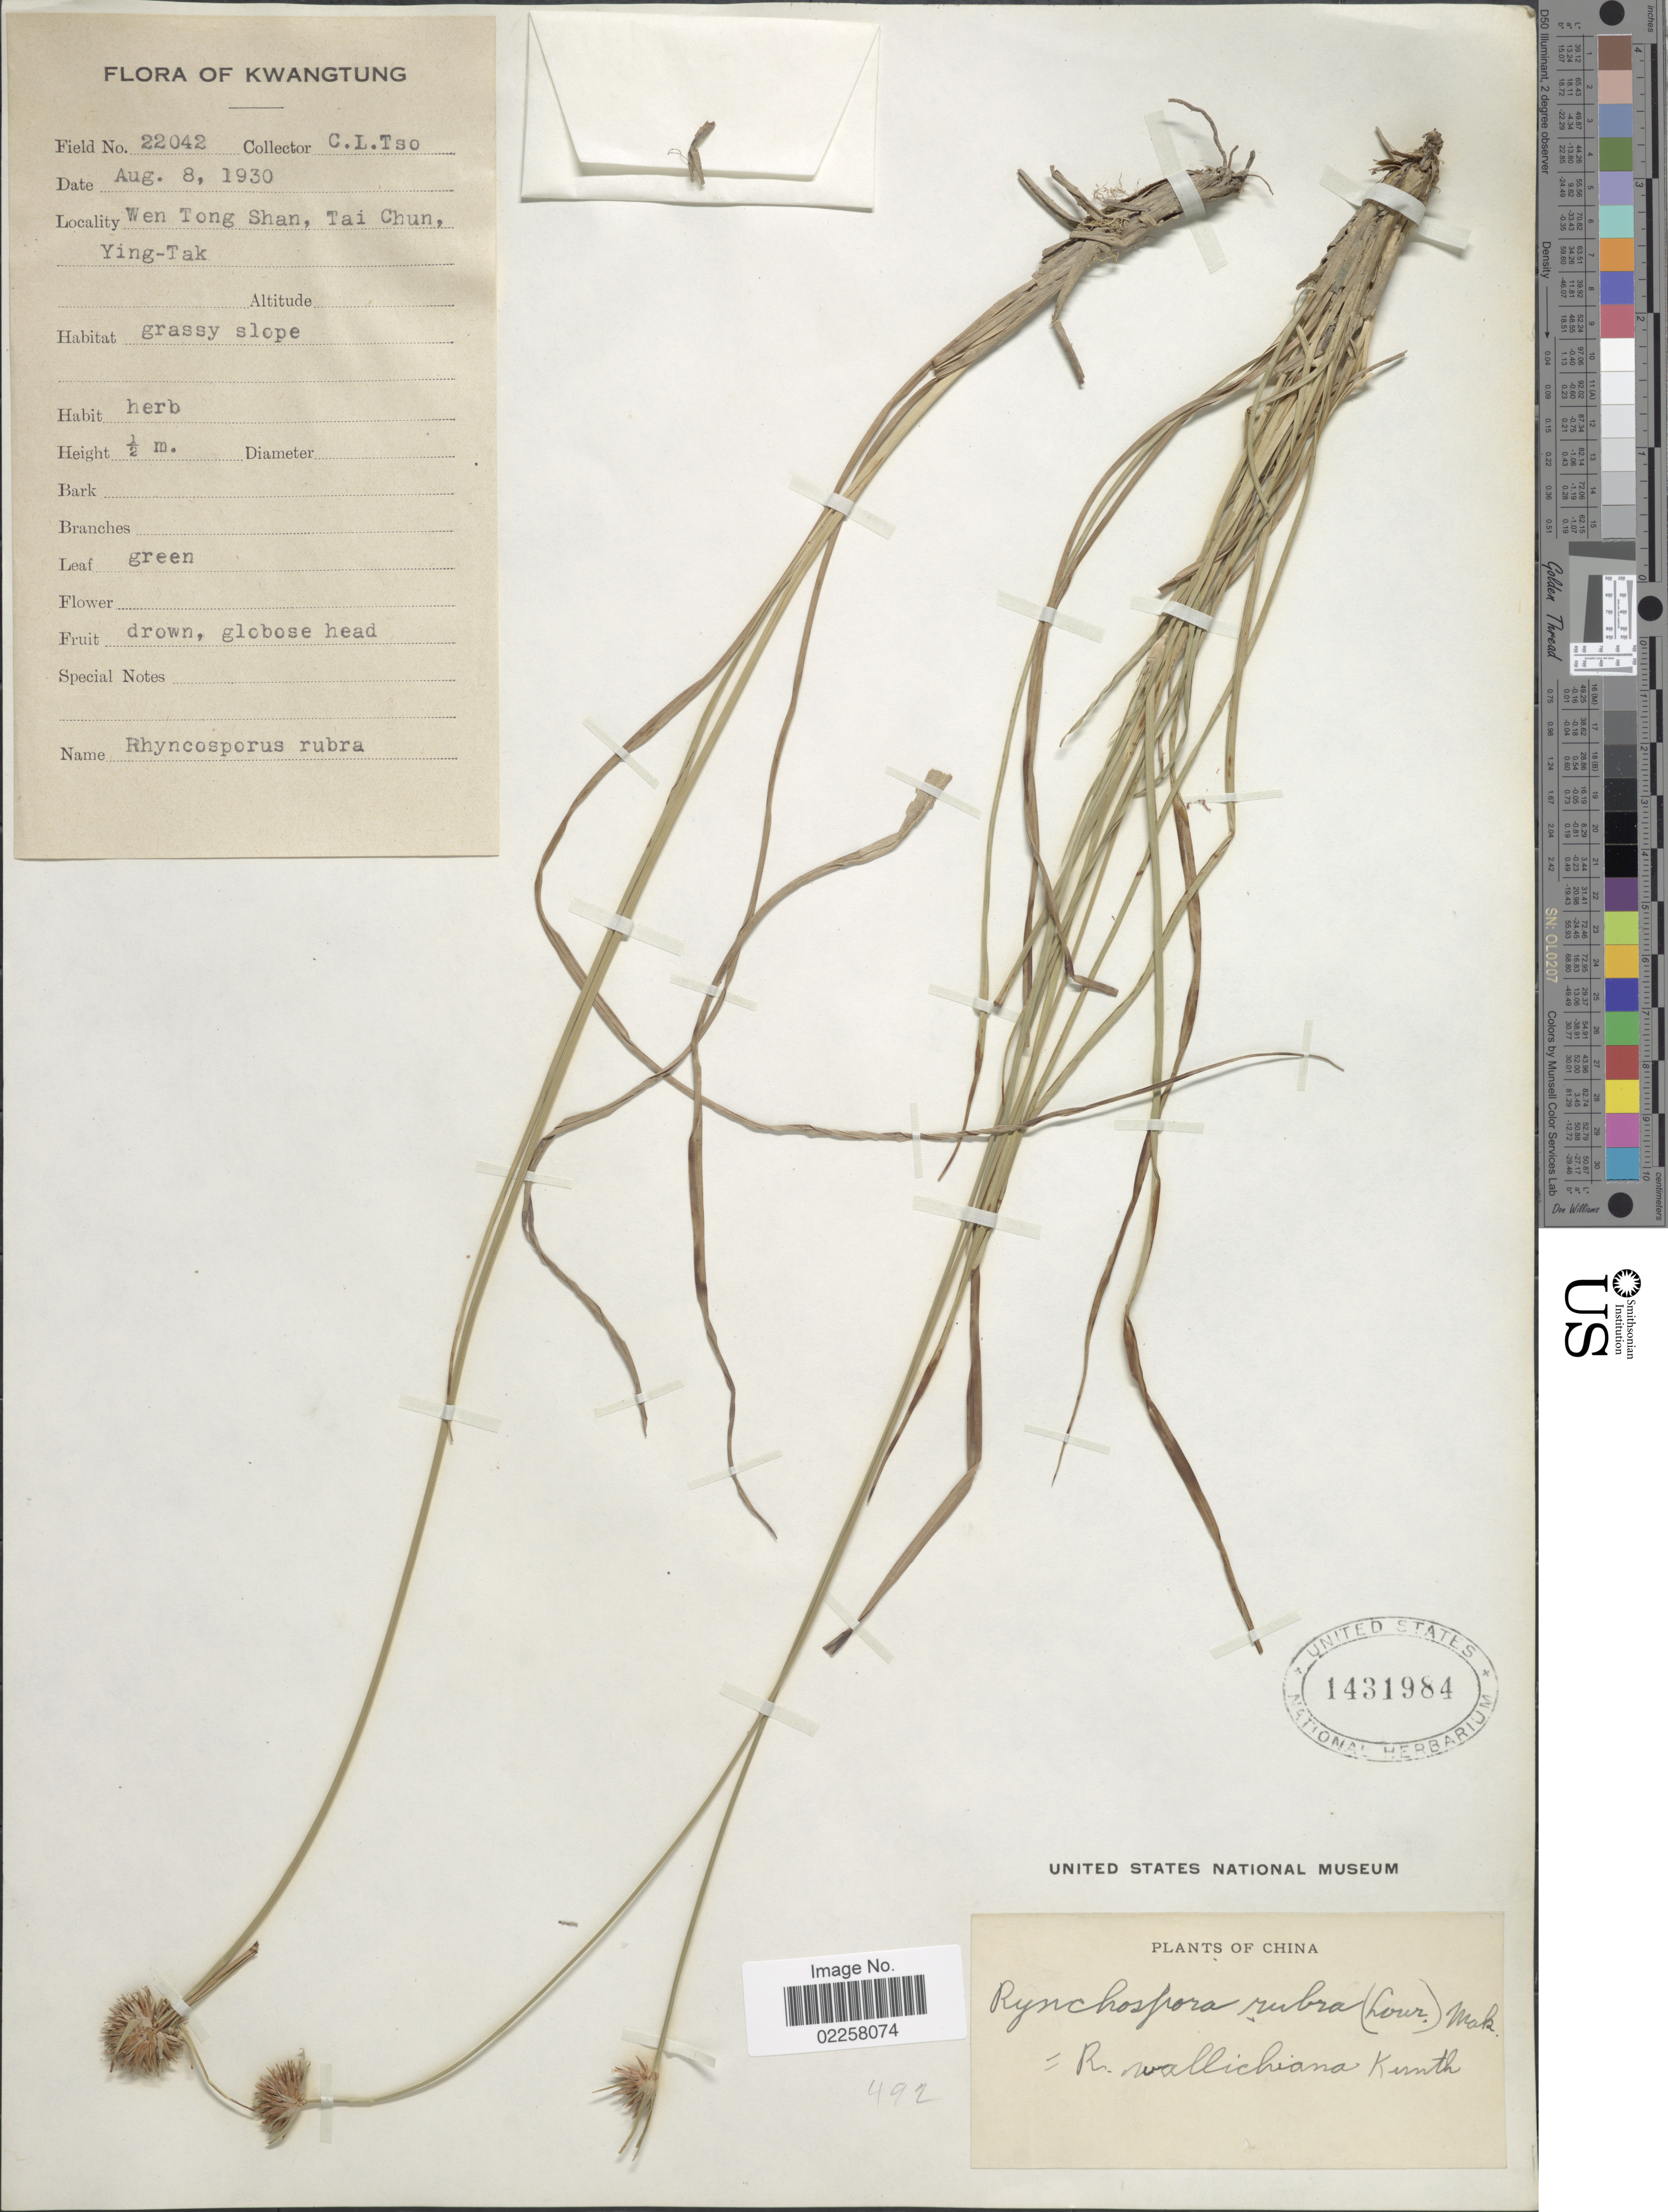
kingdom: Plantae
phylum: Tracheophyta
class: Liliopsida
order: Poales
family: Cyperaceae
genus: Rhynchospora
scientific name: Rhynchospora rubra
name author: (Lour.) Makino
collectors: C. Tso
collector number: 22042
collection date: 1930-08-08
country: China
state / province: Guangdong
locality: Kwangtung. Wen Tong Shan, Tai Chun, Ying-Tak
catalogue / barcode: US 1431984